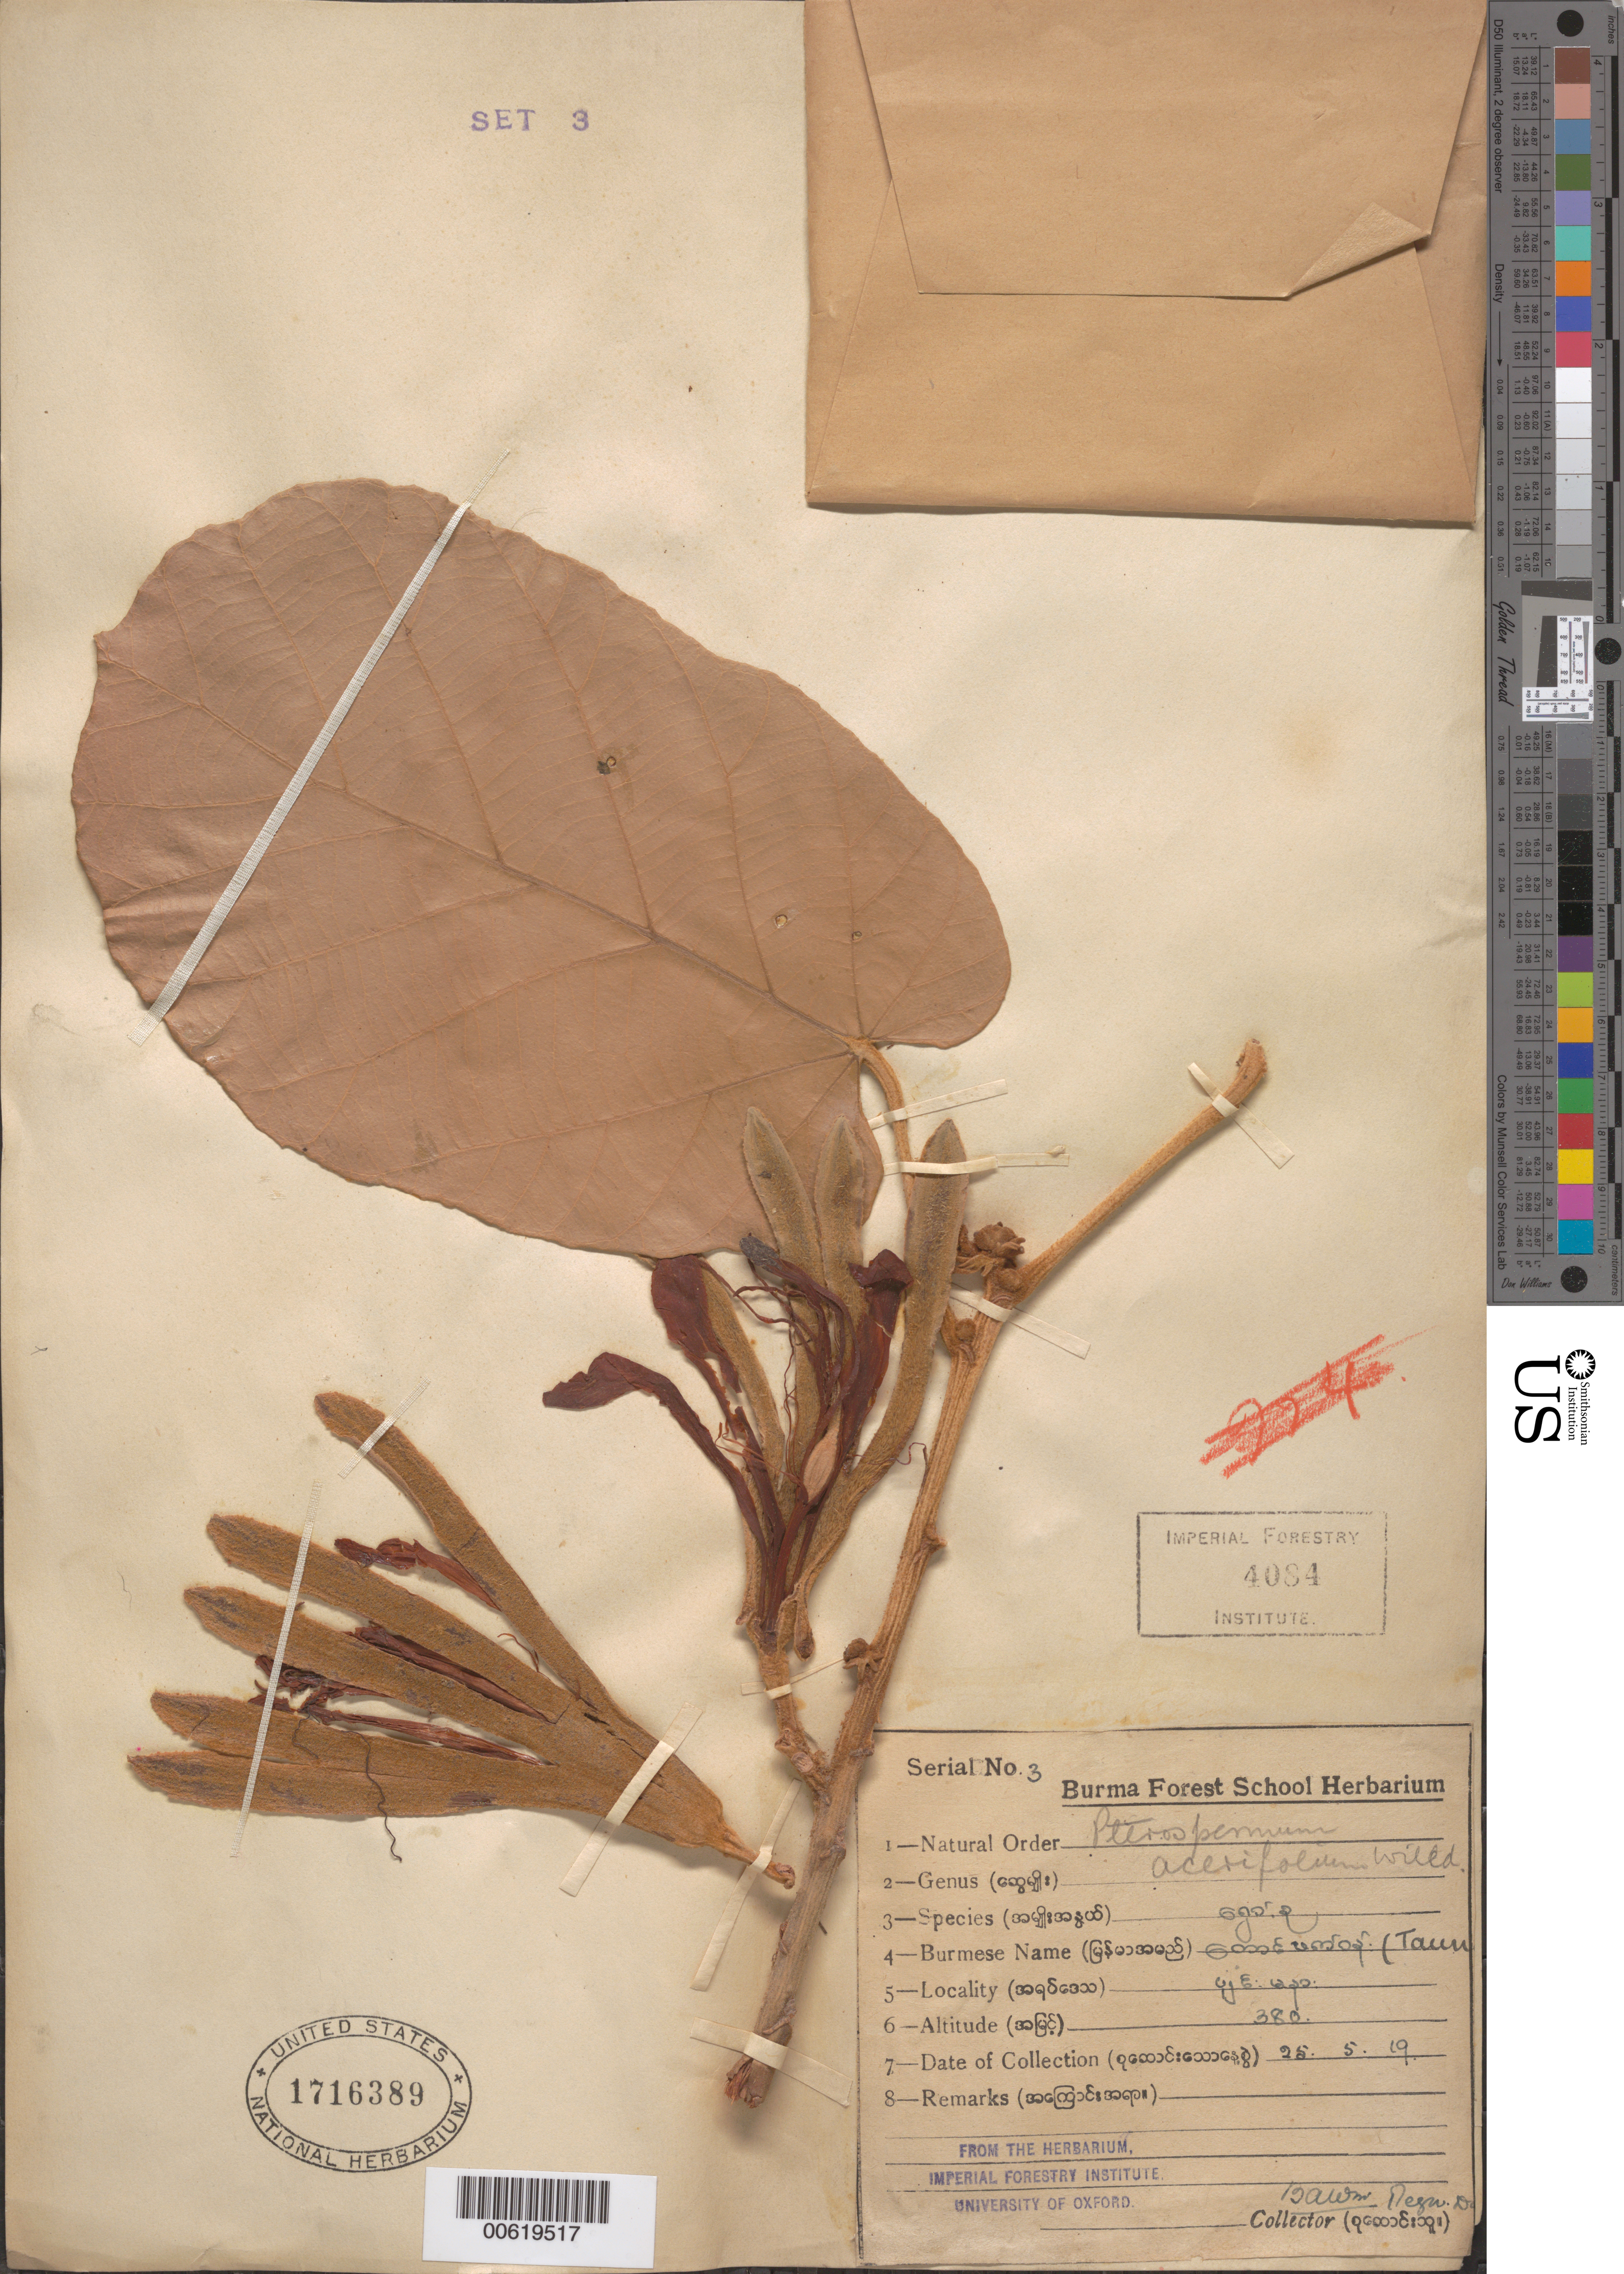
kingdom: Plantae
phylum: Tracheophyta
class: Magnoliopsida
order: Malvales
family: Malvaceae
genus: Pterospermum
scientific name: Pterospermum acerifolium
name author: (L.) Willd.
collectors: Pezw, B.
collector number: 3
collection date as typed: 25 May 1919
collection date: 1919-05-25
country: Myanmar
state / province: Mandalay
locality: Pyinmana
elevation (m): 116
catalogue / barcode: US 1716389